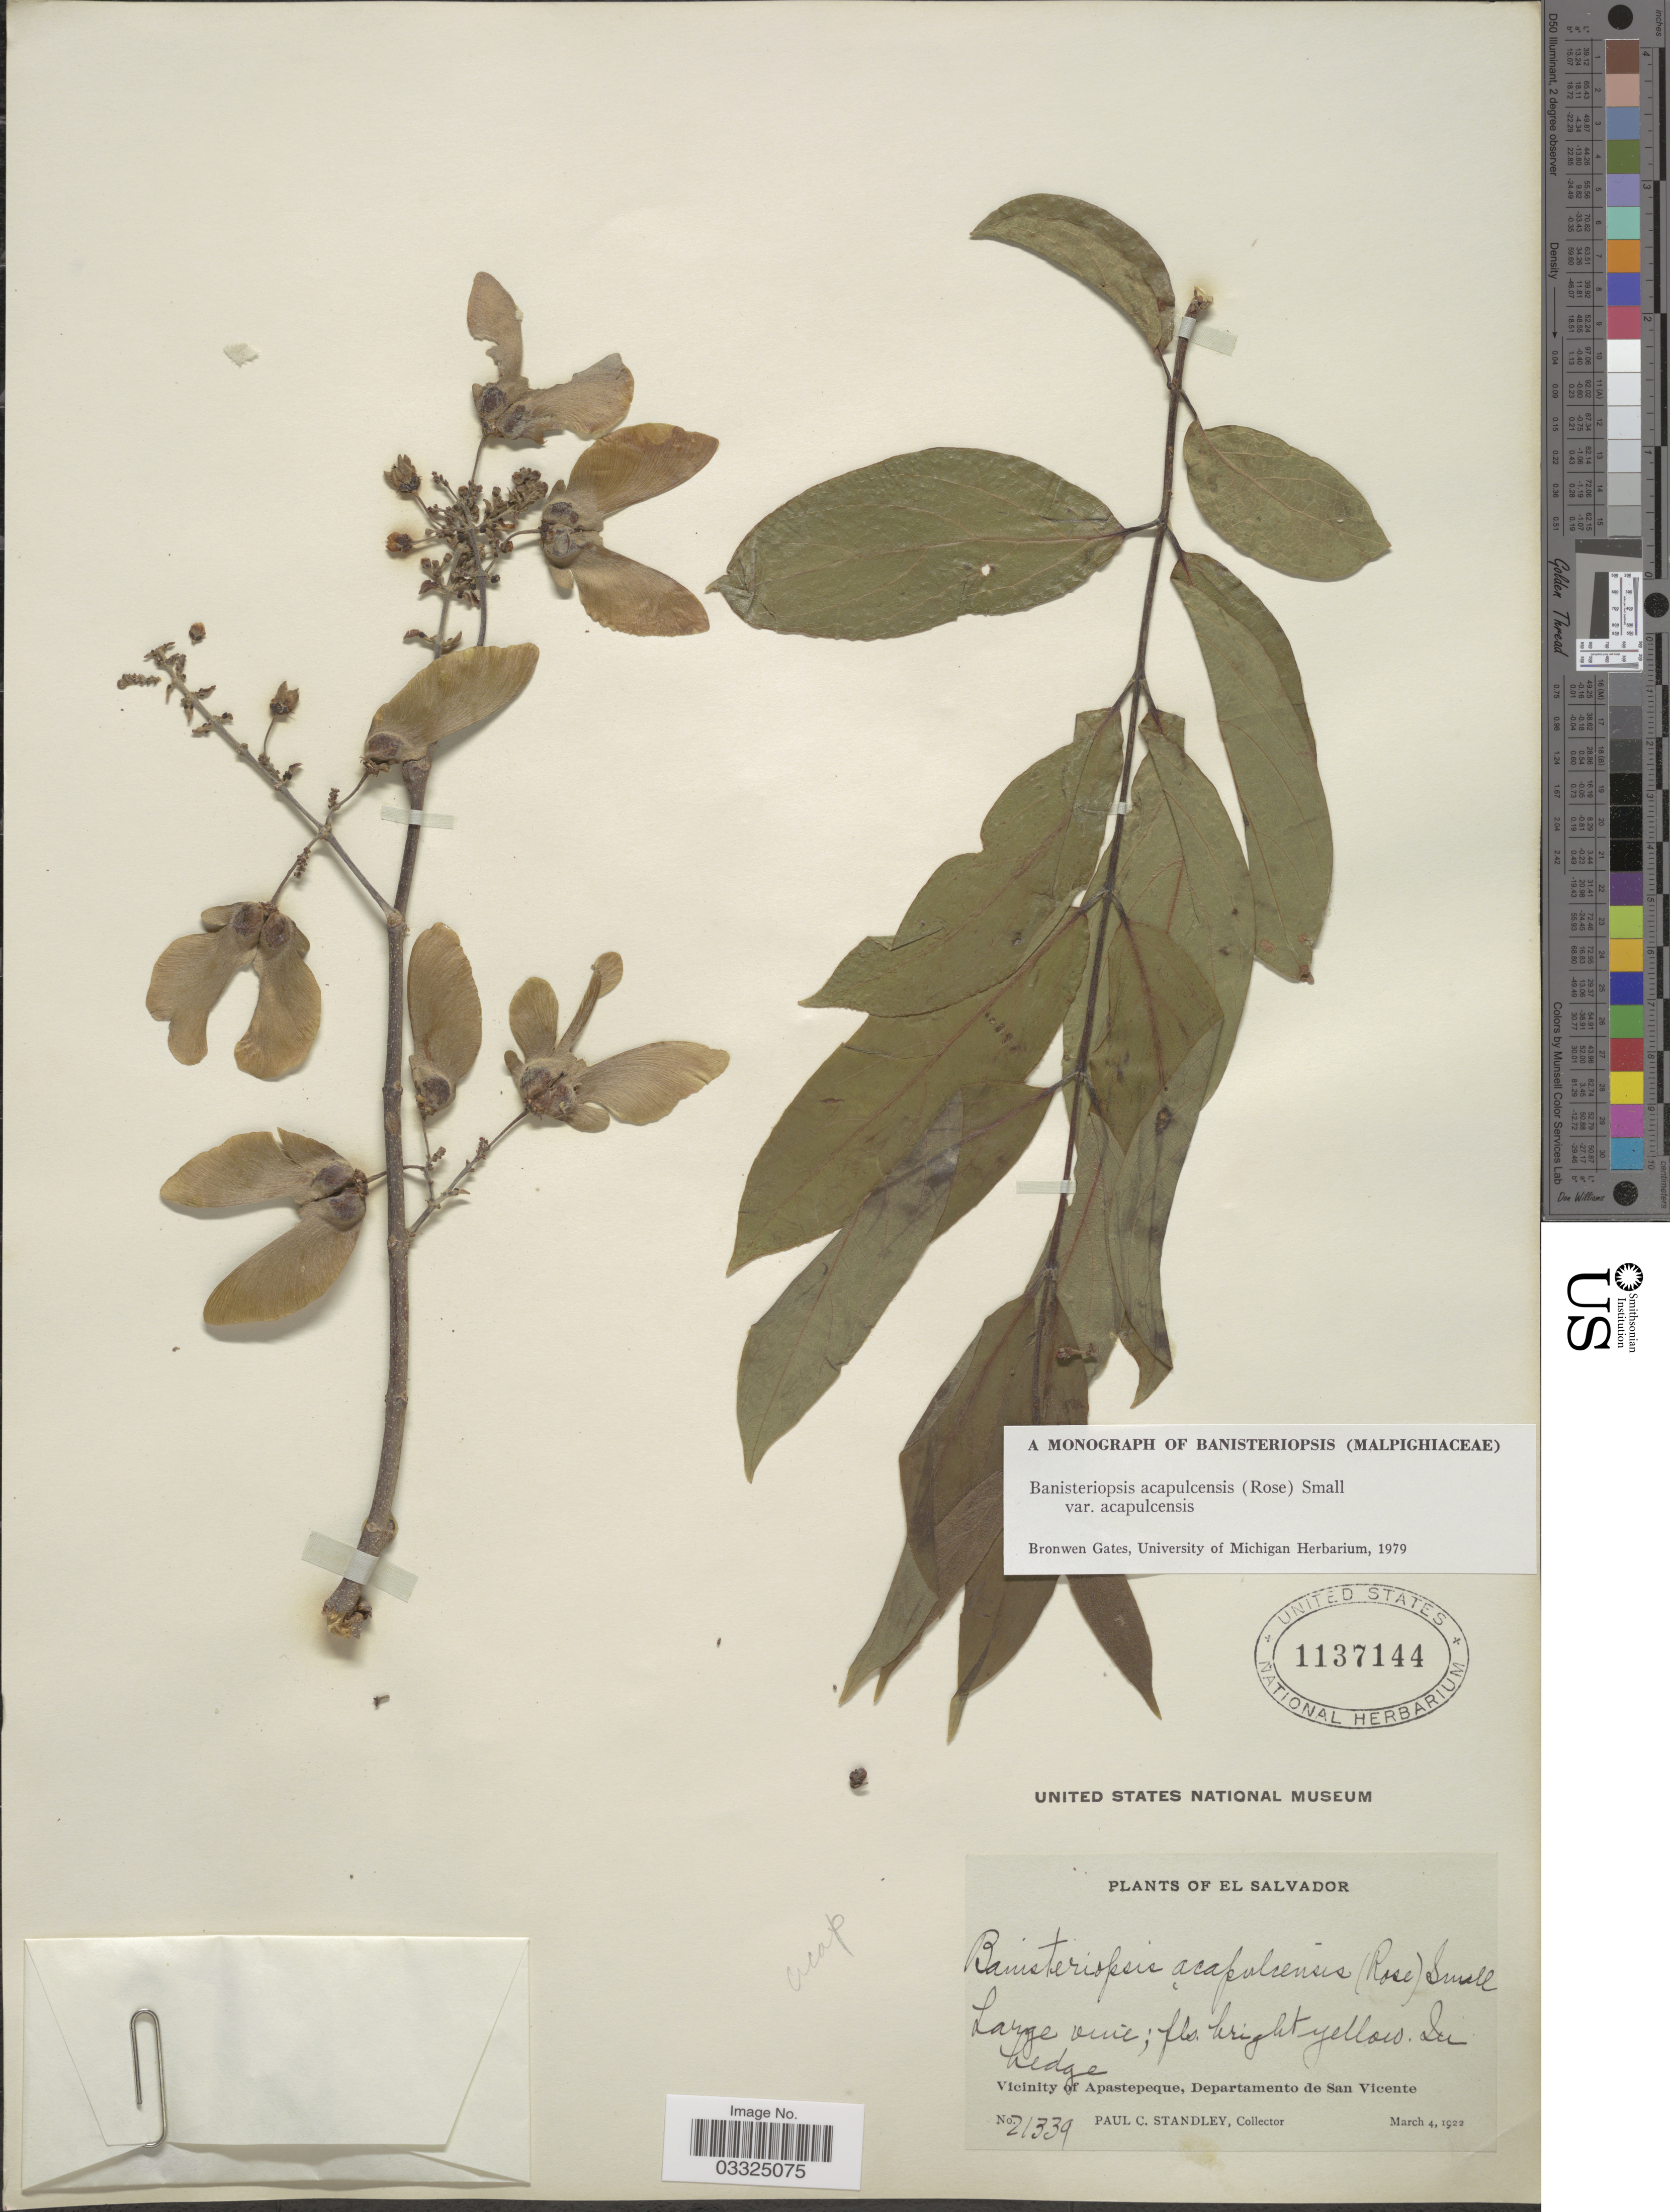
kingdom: Plantae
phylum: Tracheophyta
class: Magnoliopsida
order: Malpighiales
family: Malpighiaceae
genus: Bronwenia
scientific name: Bronwenia acapulcensis var. acapulcensis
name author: (Rose) W.R. Anderson & C. Davis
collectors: P. C. Standley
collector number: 21339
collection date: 1922-03-04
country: El Salvador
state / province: San Vincente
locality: Vicinity of Apastepeque, Departamento de San Vicente.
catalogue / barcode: US 1137144